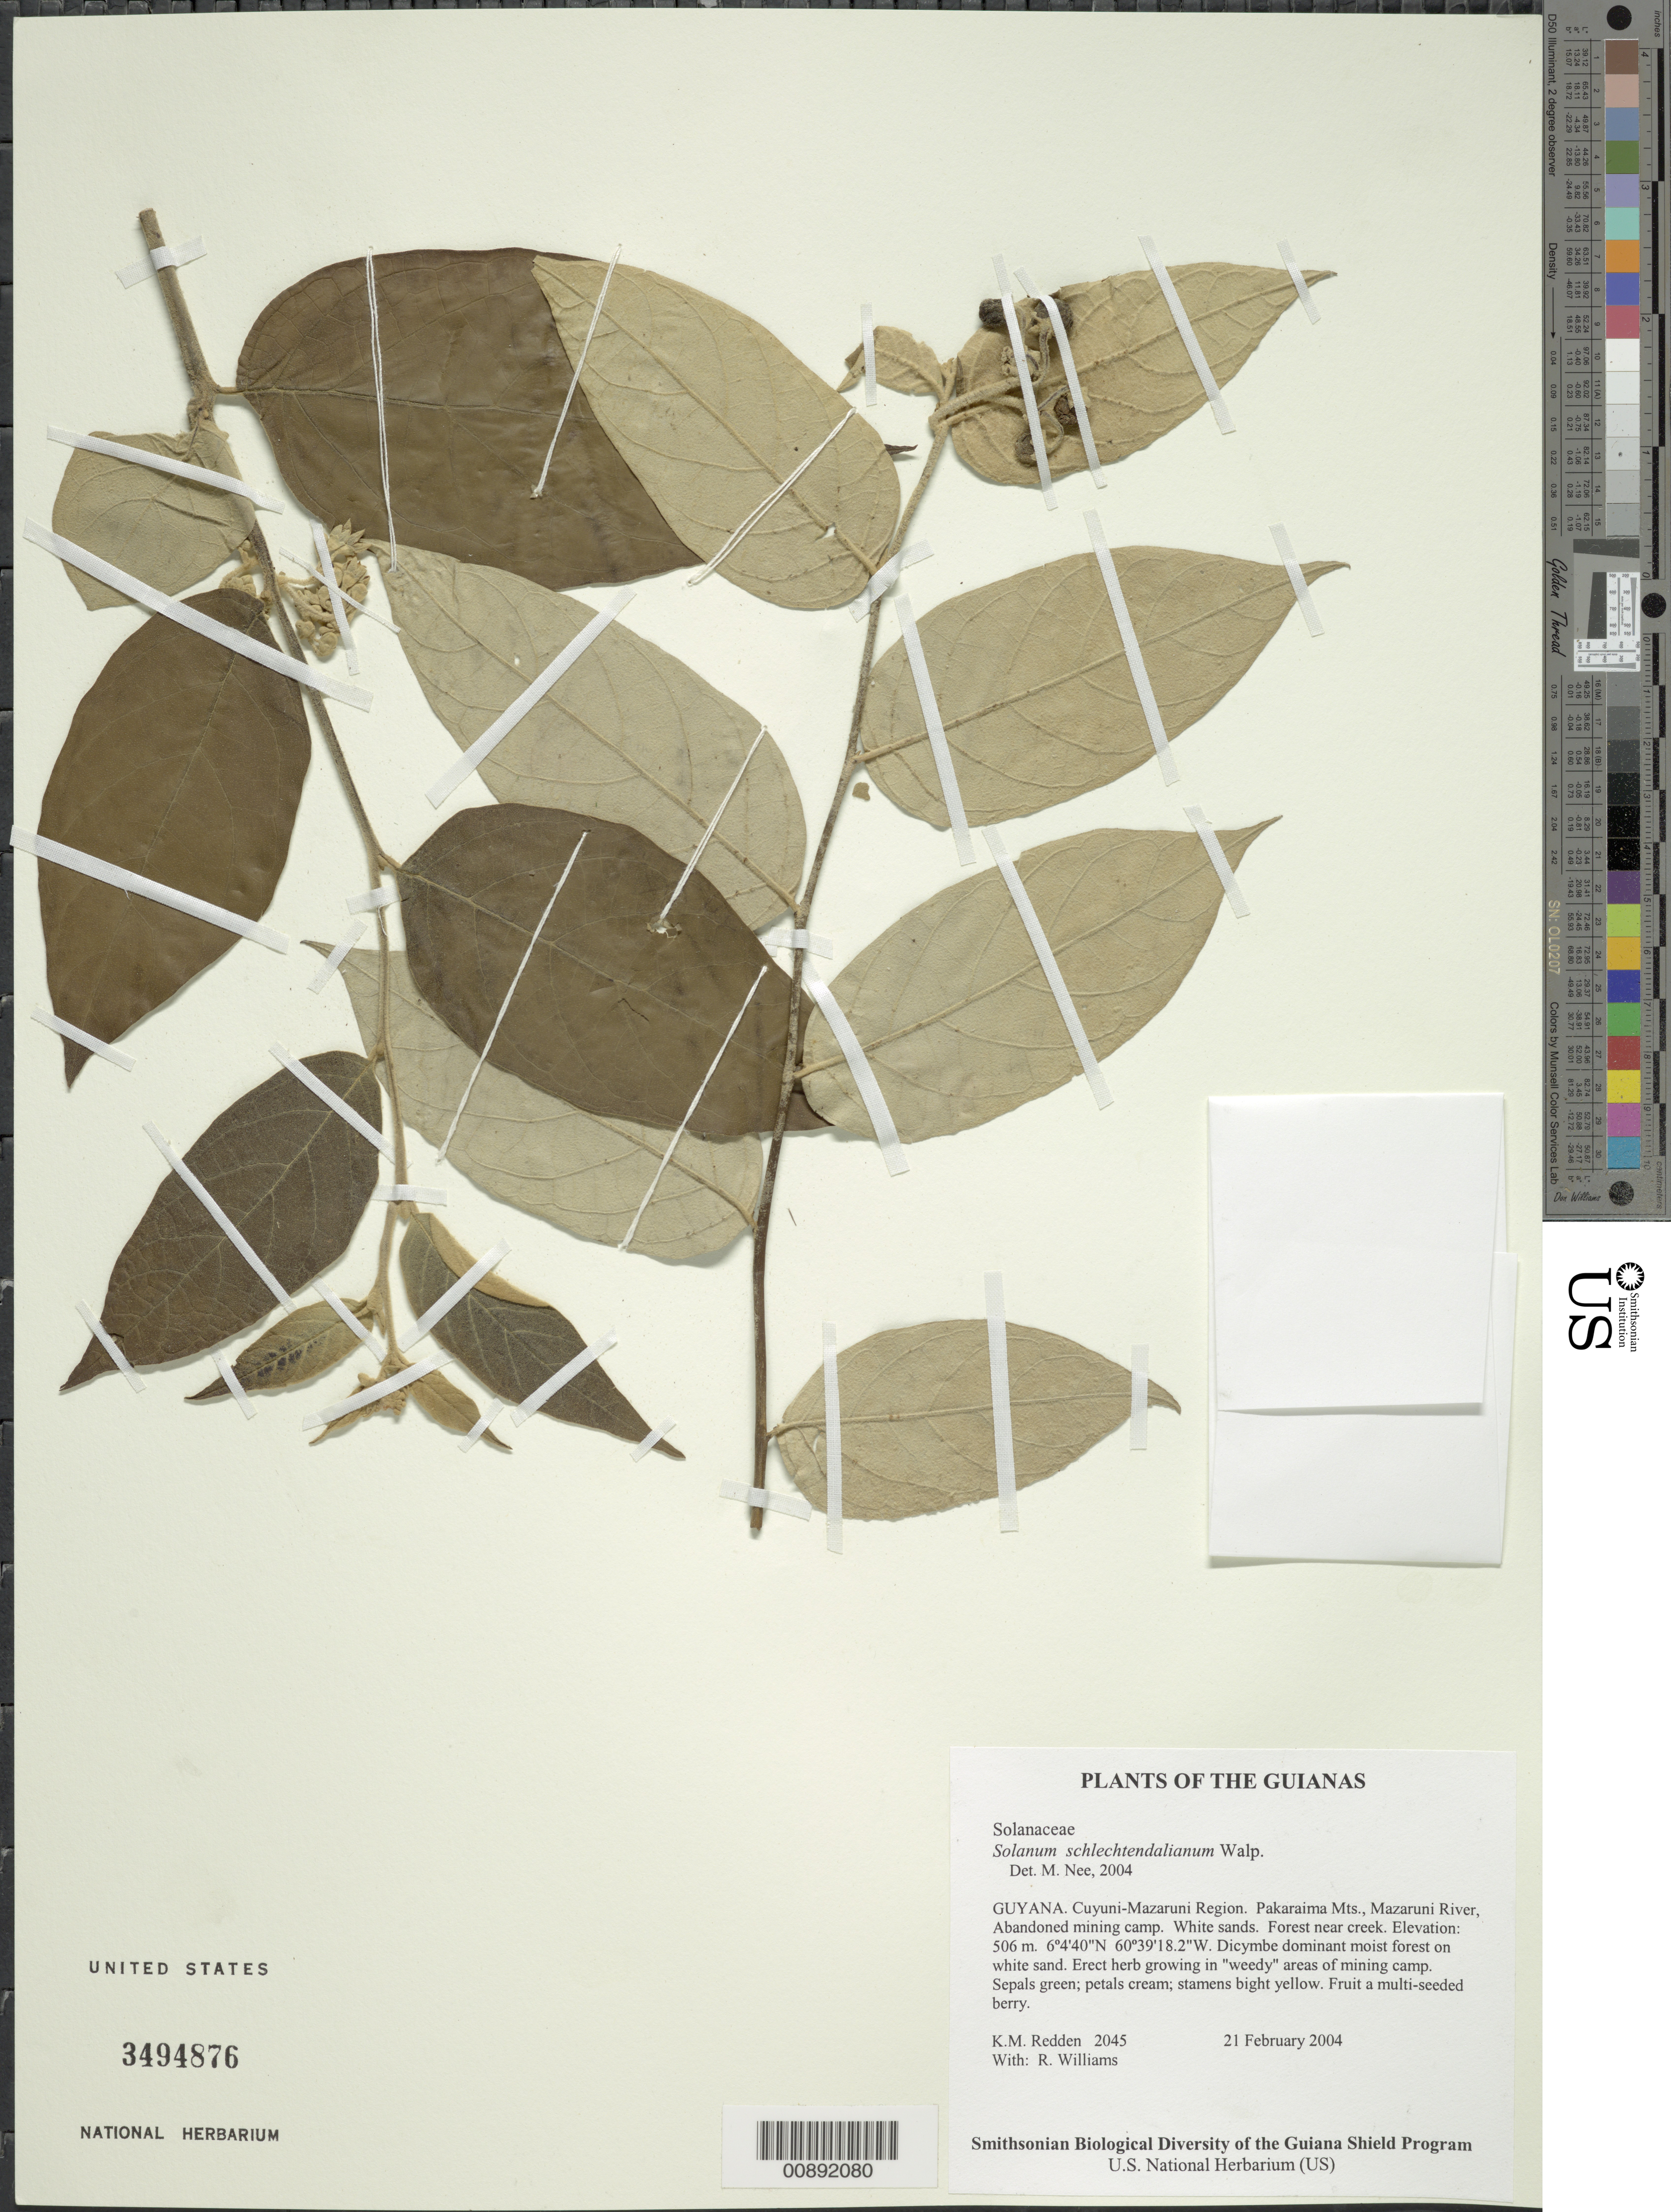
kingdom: Plantae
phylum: Tracheophyta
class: Magnoliopsida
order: Solanales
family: Solanaceae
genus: Solanum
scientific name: Solanum schlechtendalianum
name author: Walp.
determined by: Nee, Michael H.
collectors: K. M. Redden & R. Williams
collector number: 2045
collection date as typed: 21 February 2004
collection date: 2004-02-21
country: Guyana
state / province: Cuyuni-Mazaruni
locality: Pakaraima Mts., Mazaruni River. Abandoned mining camp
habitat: Dicymbe dominant moist forest on white sand. Forest near creek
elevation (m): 506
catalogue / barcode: US 3494876